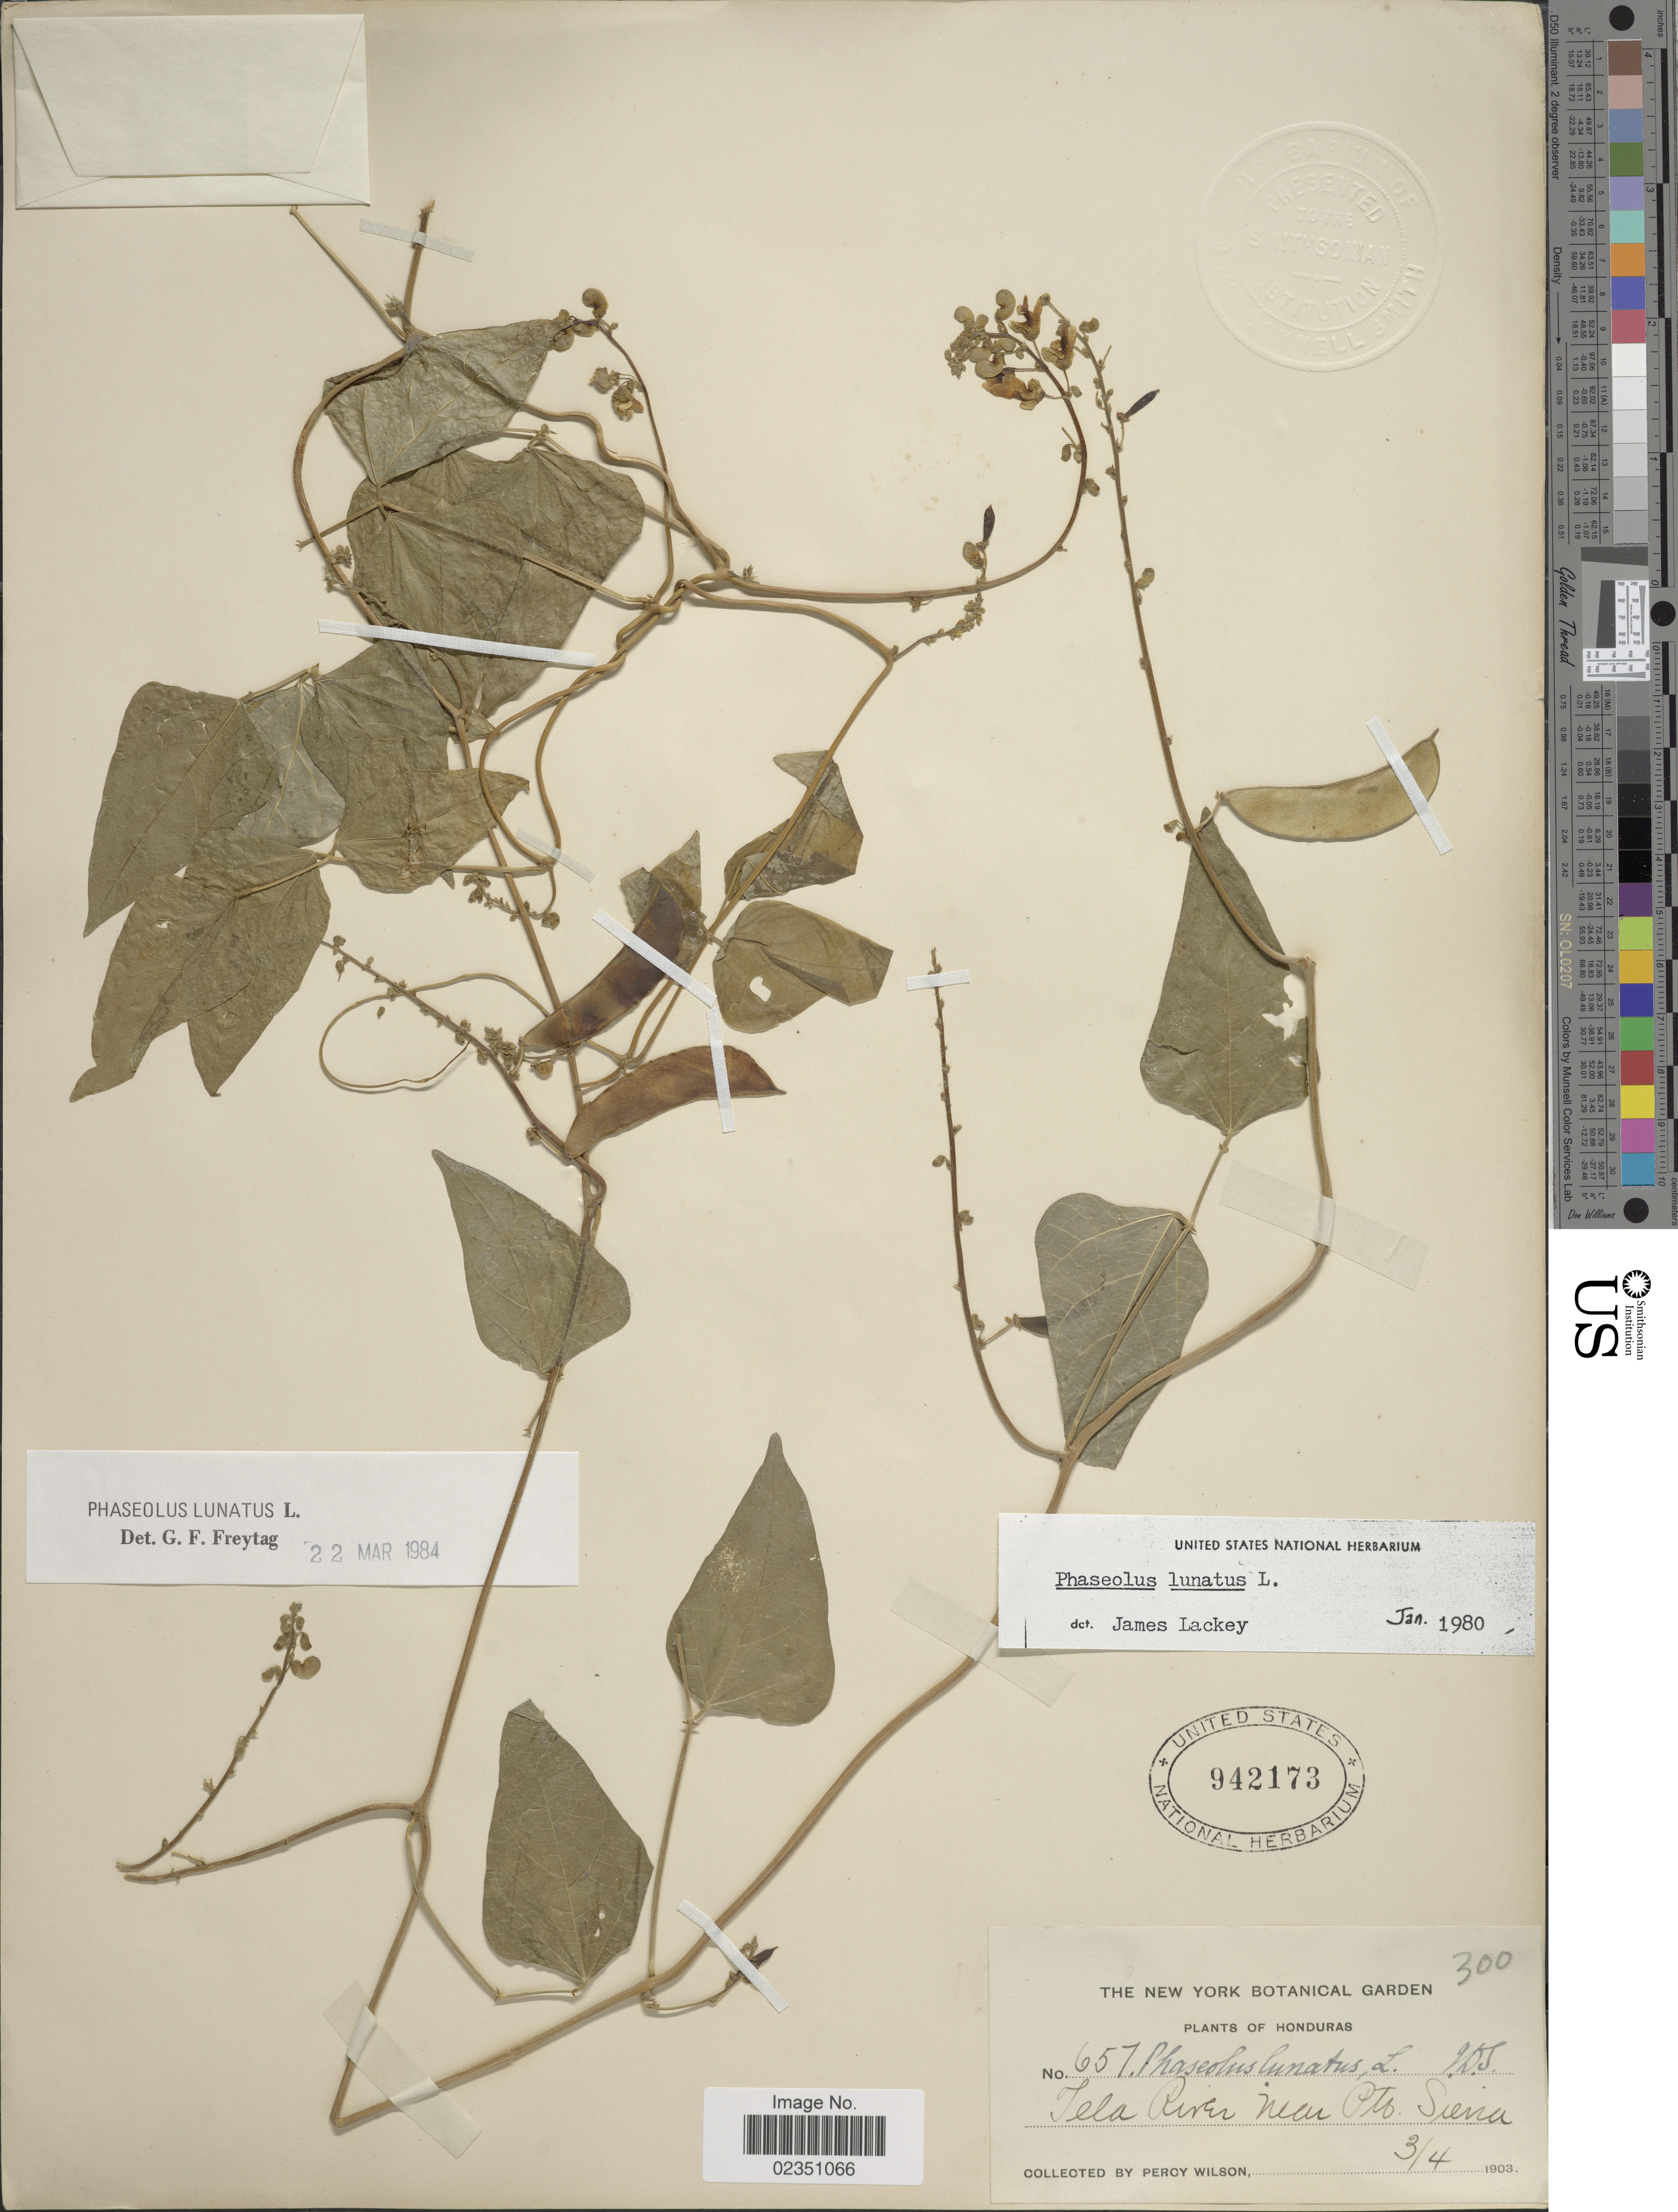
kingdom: Plantae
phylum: Tracheophyta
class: Magnoliopsida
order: Fabales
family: Fabaceae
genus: Phaseolus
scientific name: Phaseolus lunatus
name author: L.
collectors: P. Wilson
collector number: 657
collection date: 1903-04-03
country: Honduras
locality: Tela River near Pto Sierra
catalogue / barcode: US 942173